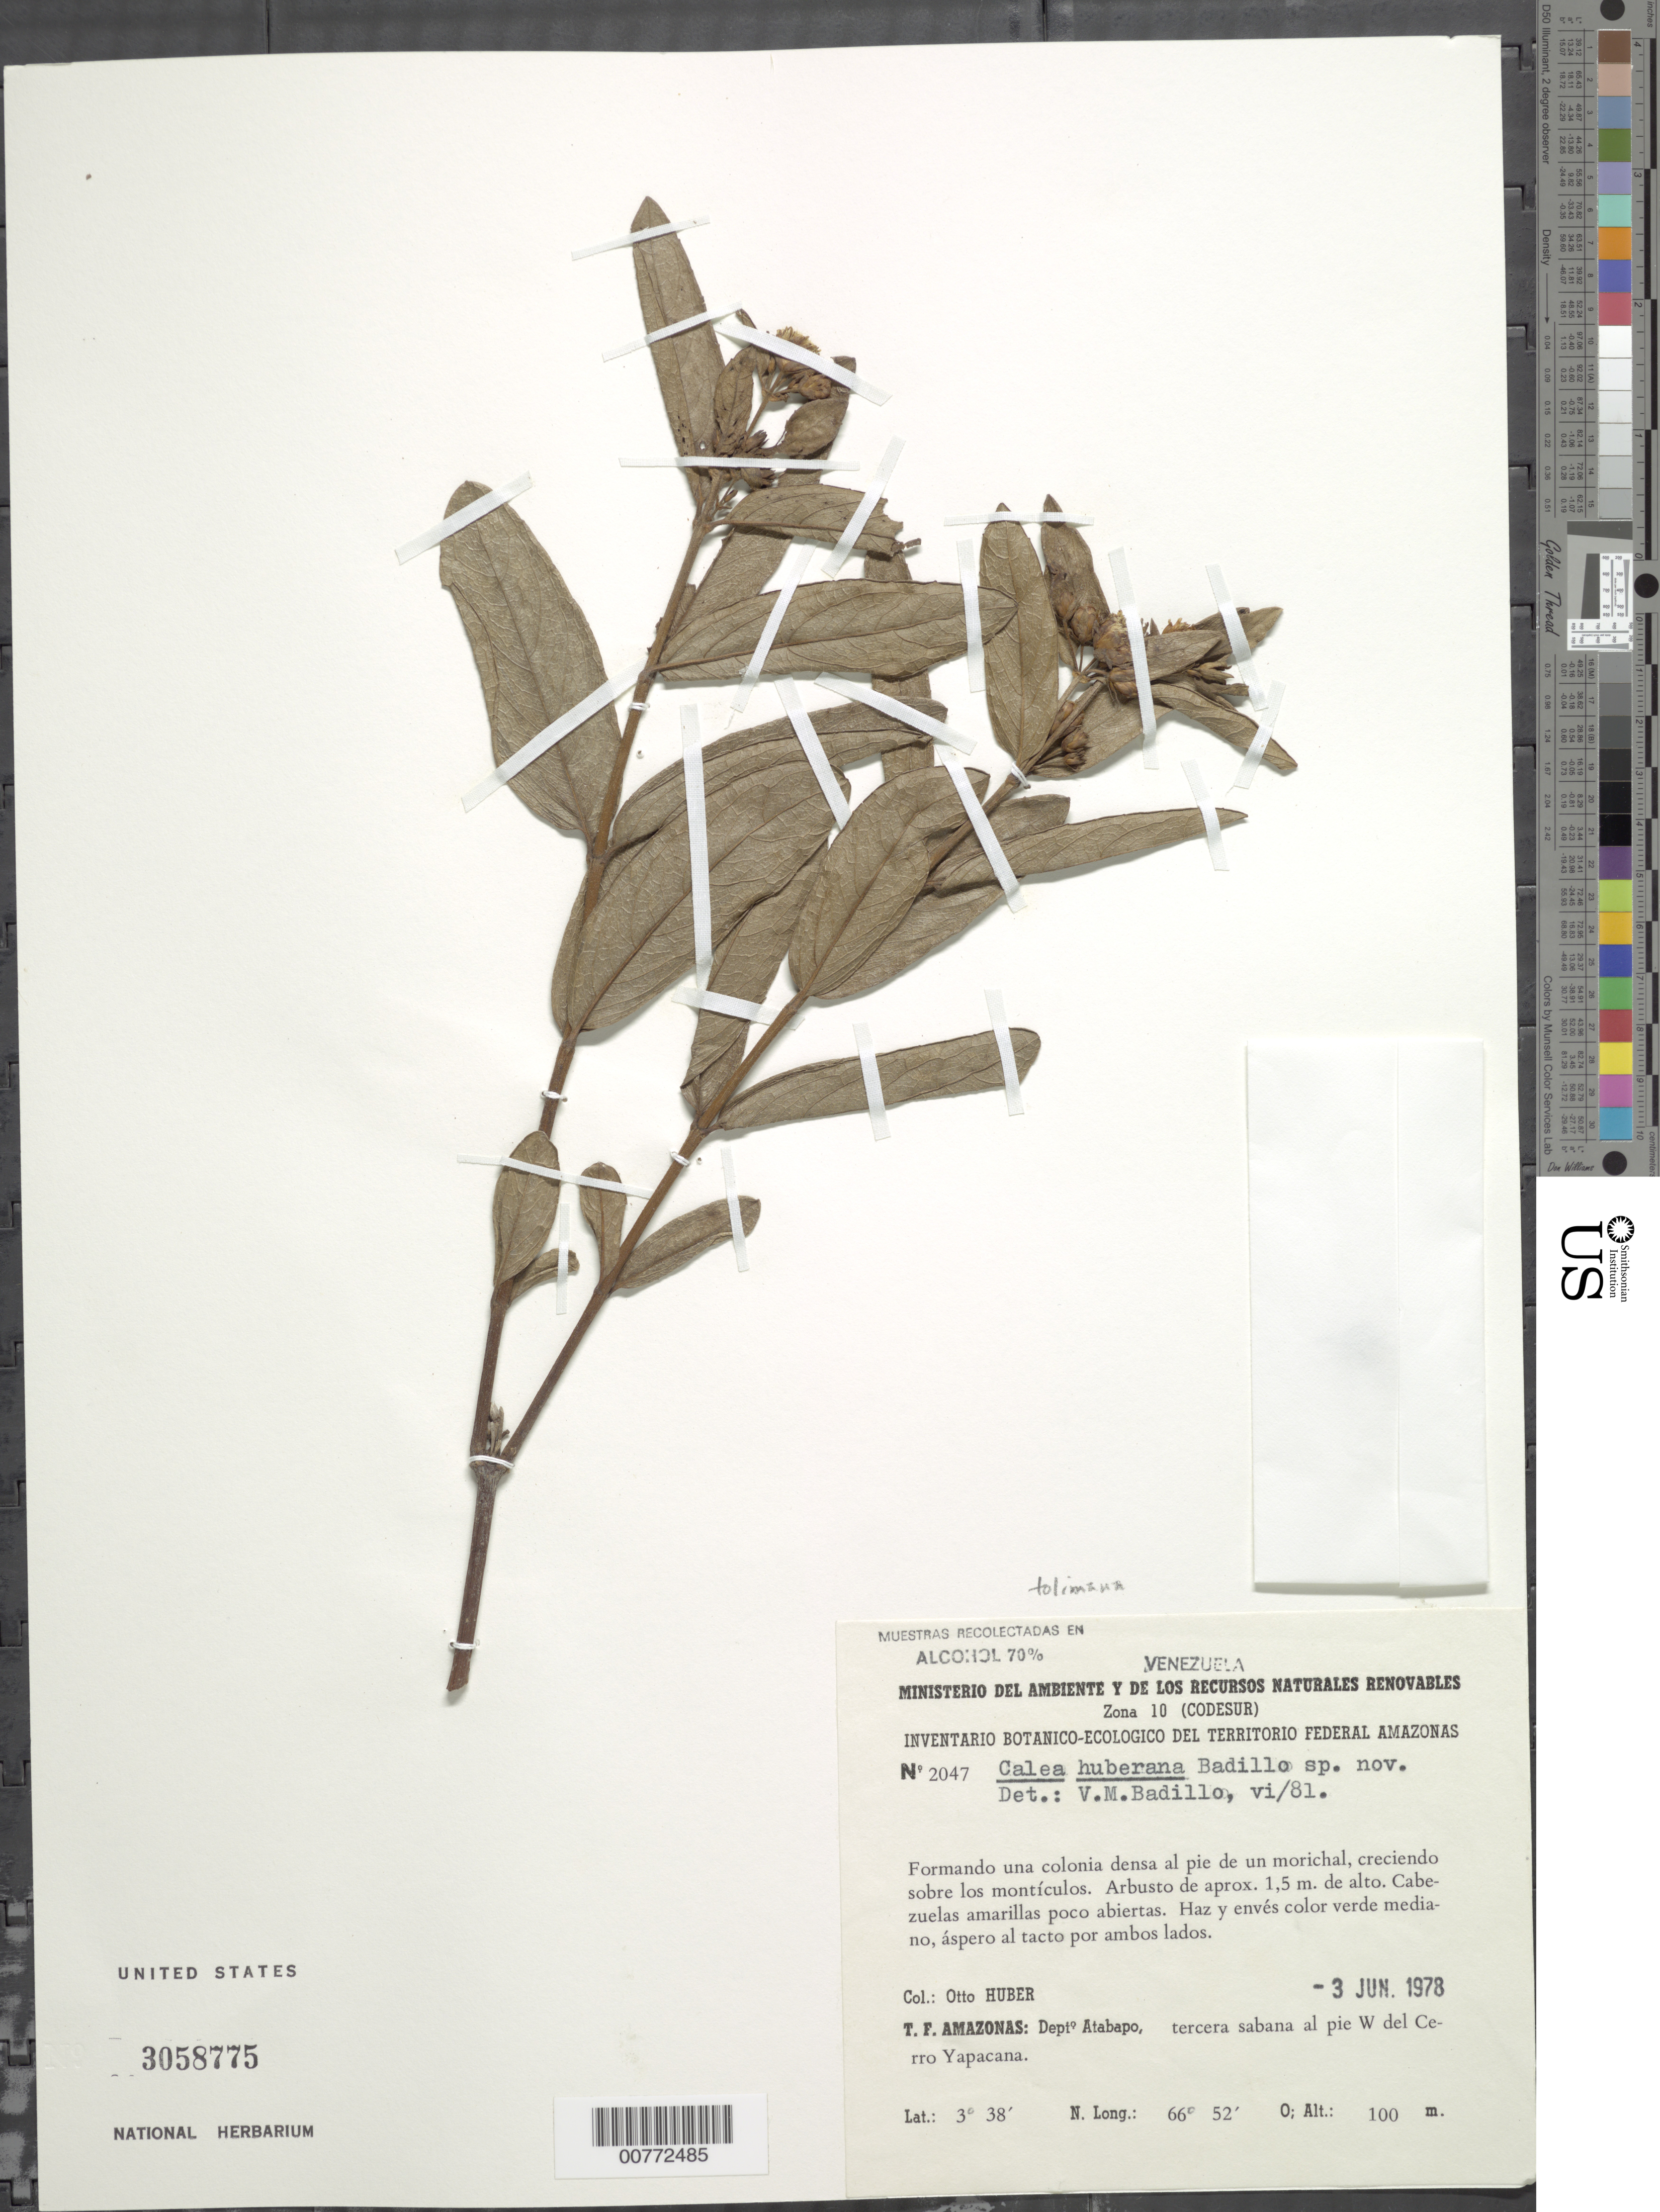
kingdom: Plantae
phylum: Tracheophyta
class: Magnoliopsida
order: Asterales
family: Asteraceae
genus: Calea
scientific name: Calea tolimana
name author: Hieron.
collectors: O. Huber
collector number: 2047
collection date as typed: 3-Jun-78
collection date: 1978-06-03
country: Venezuela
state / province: Amazonas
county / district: Atabapo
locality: Cerro Yapacána, W del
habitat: Morichal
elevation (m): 100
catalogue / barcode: US 3058775